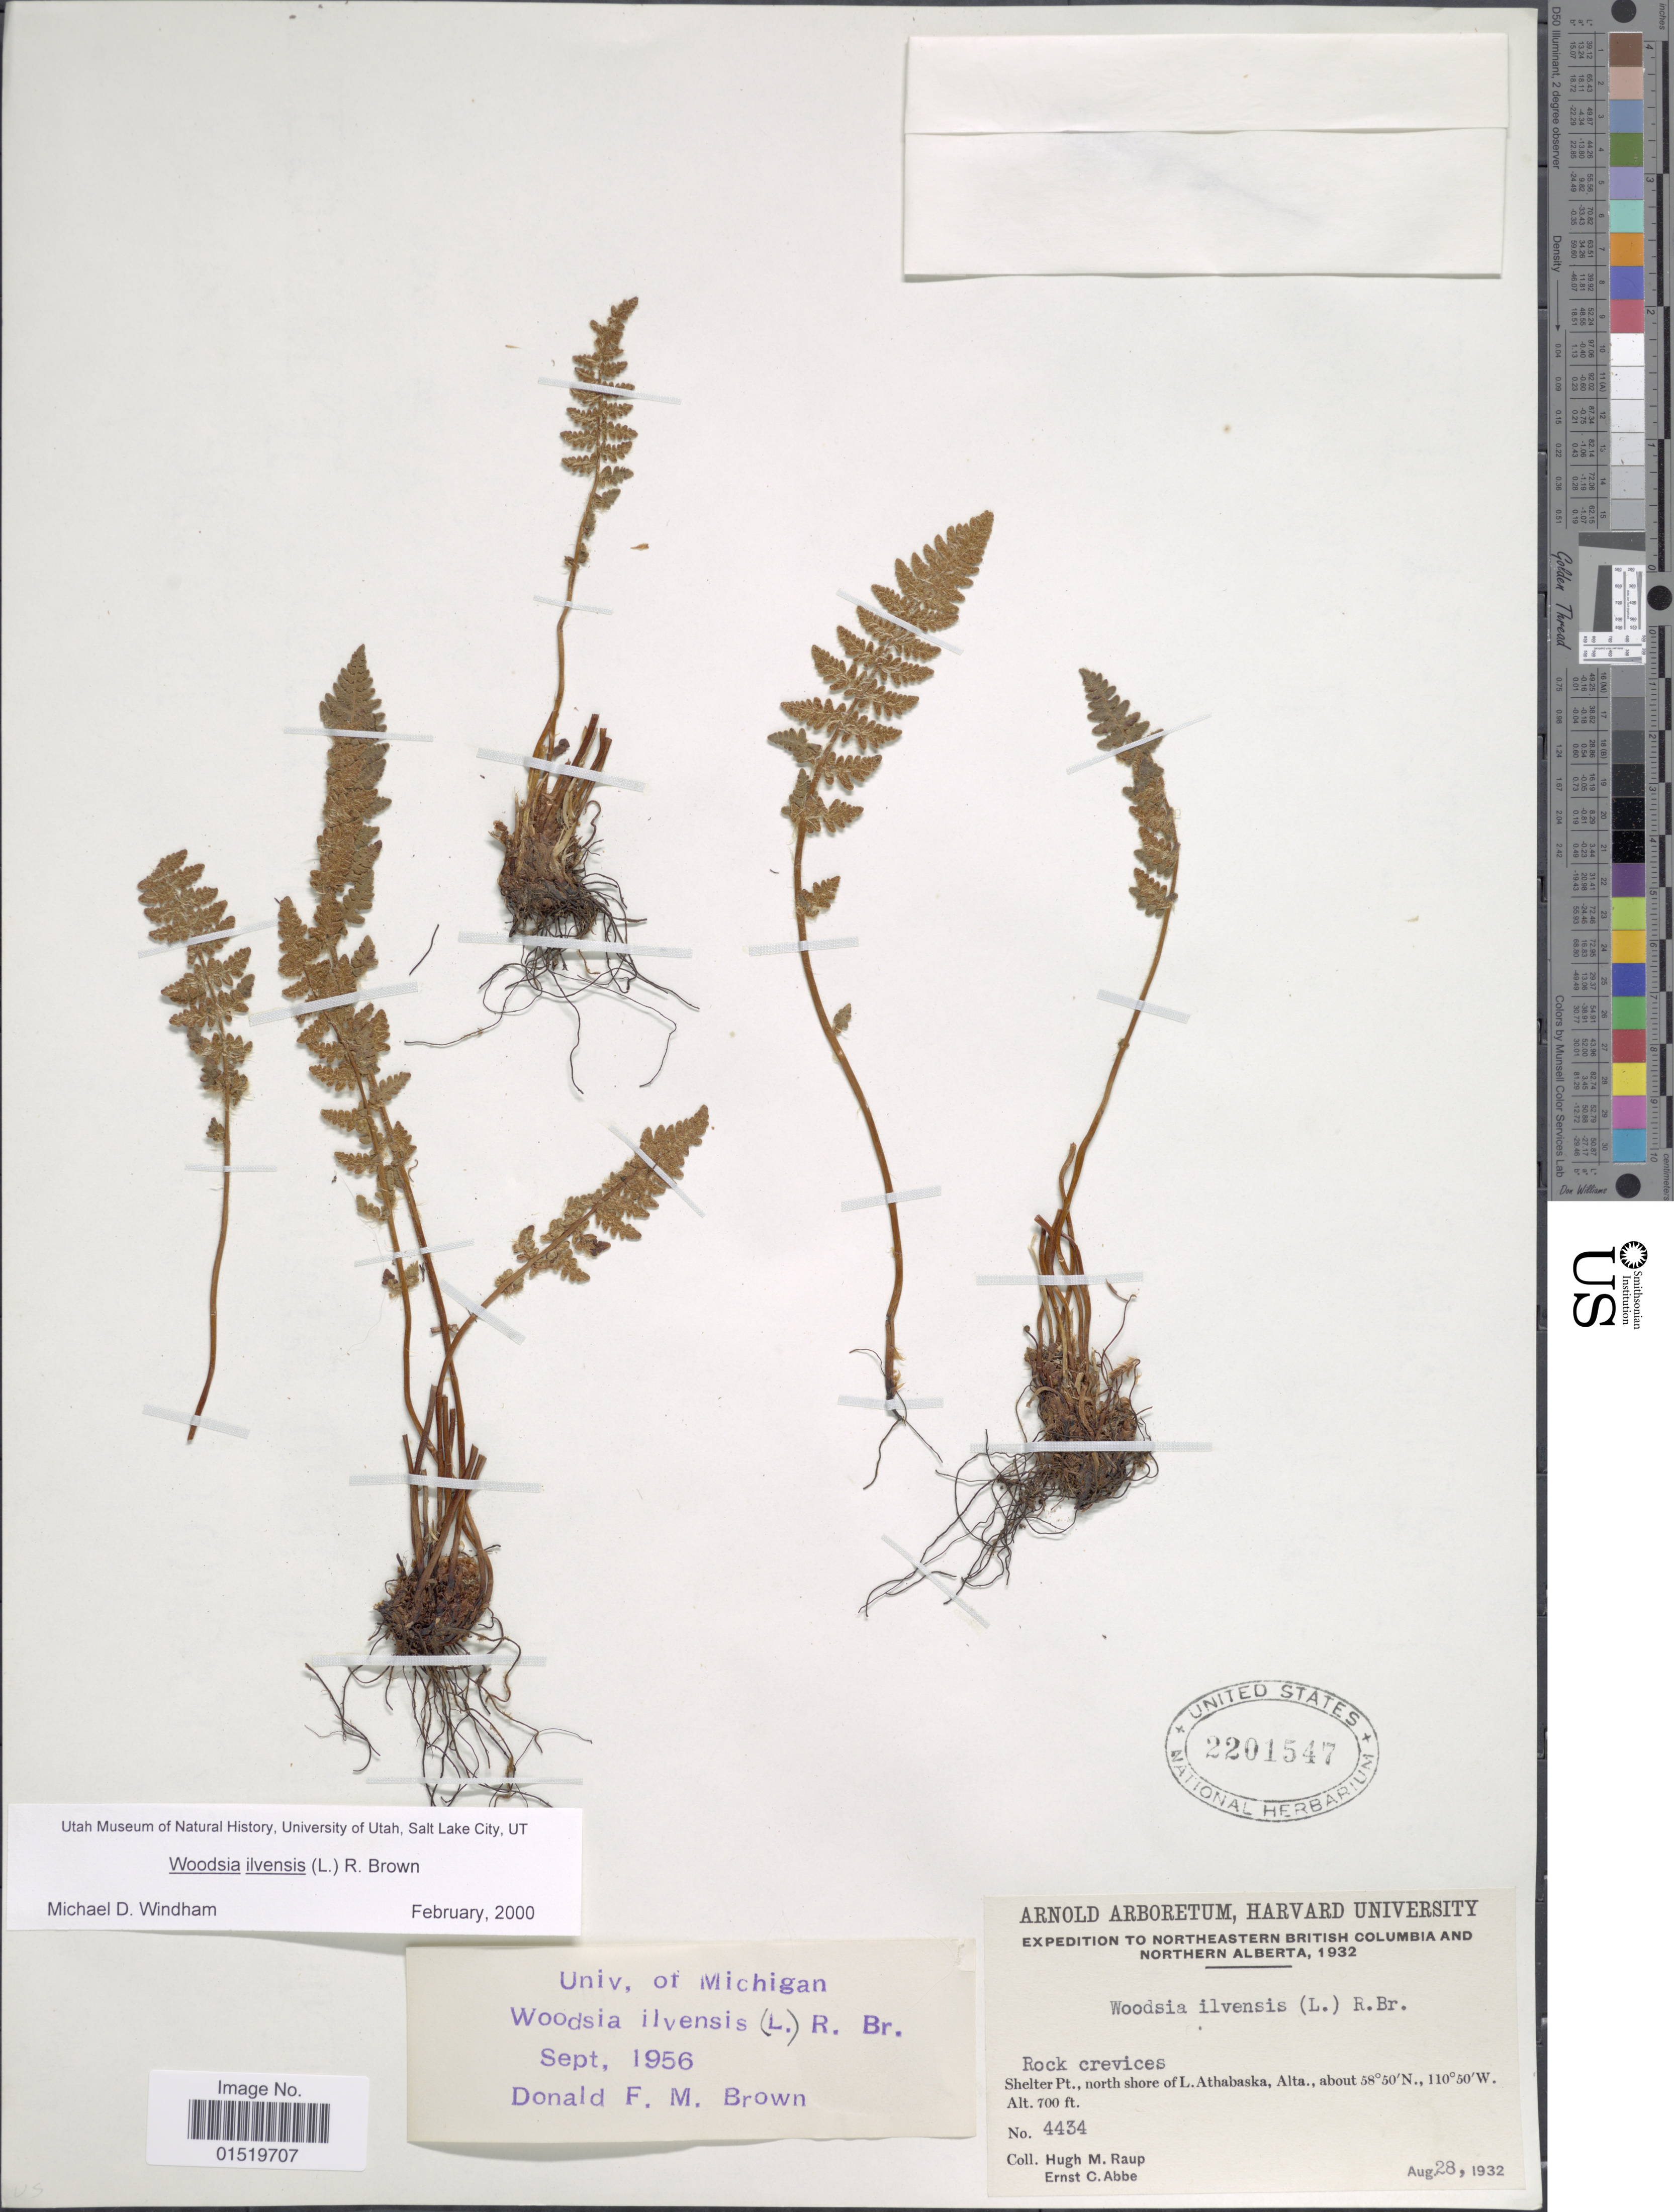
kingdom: Plantae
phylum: Tracheophyta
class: Polypodiopsida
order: Polypodiales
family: Woodsiaceae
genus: Woodsia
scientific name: Woodsia ilvensis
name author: (L.) R. Br.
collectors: H. Raup & E. C. Abbe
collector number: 4434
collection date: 1932-08-28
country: Canada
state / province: British Columbia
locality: Northeastern British Columbia and Northern Alberta, Rock crevices, Shelter Pt., north shore of L. Athabaska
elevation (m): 213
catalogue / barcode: US 2201547